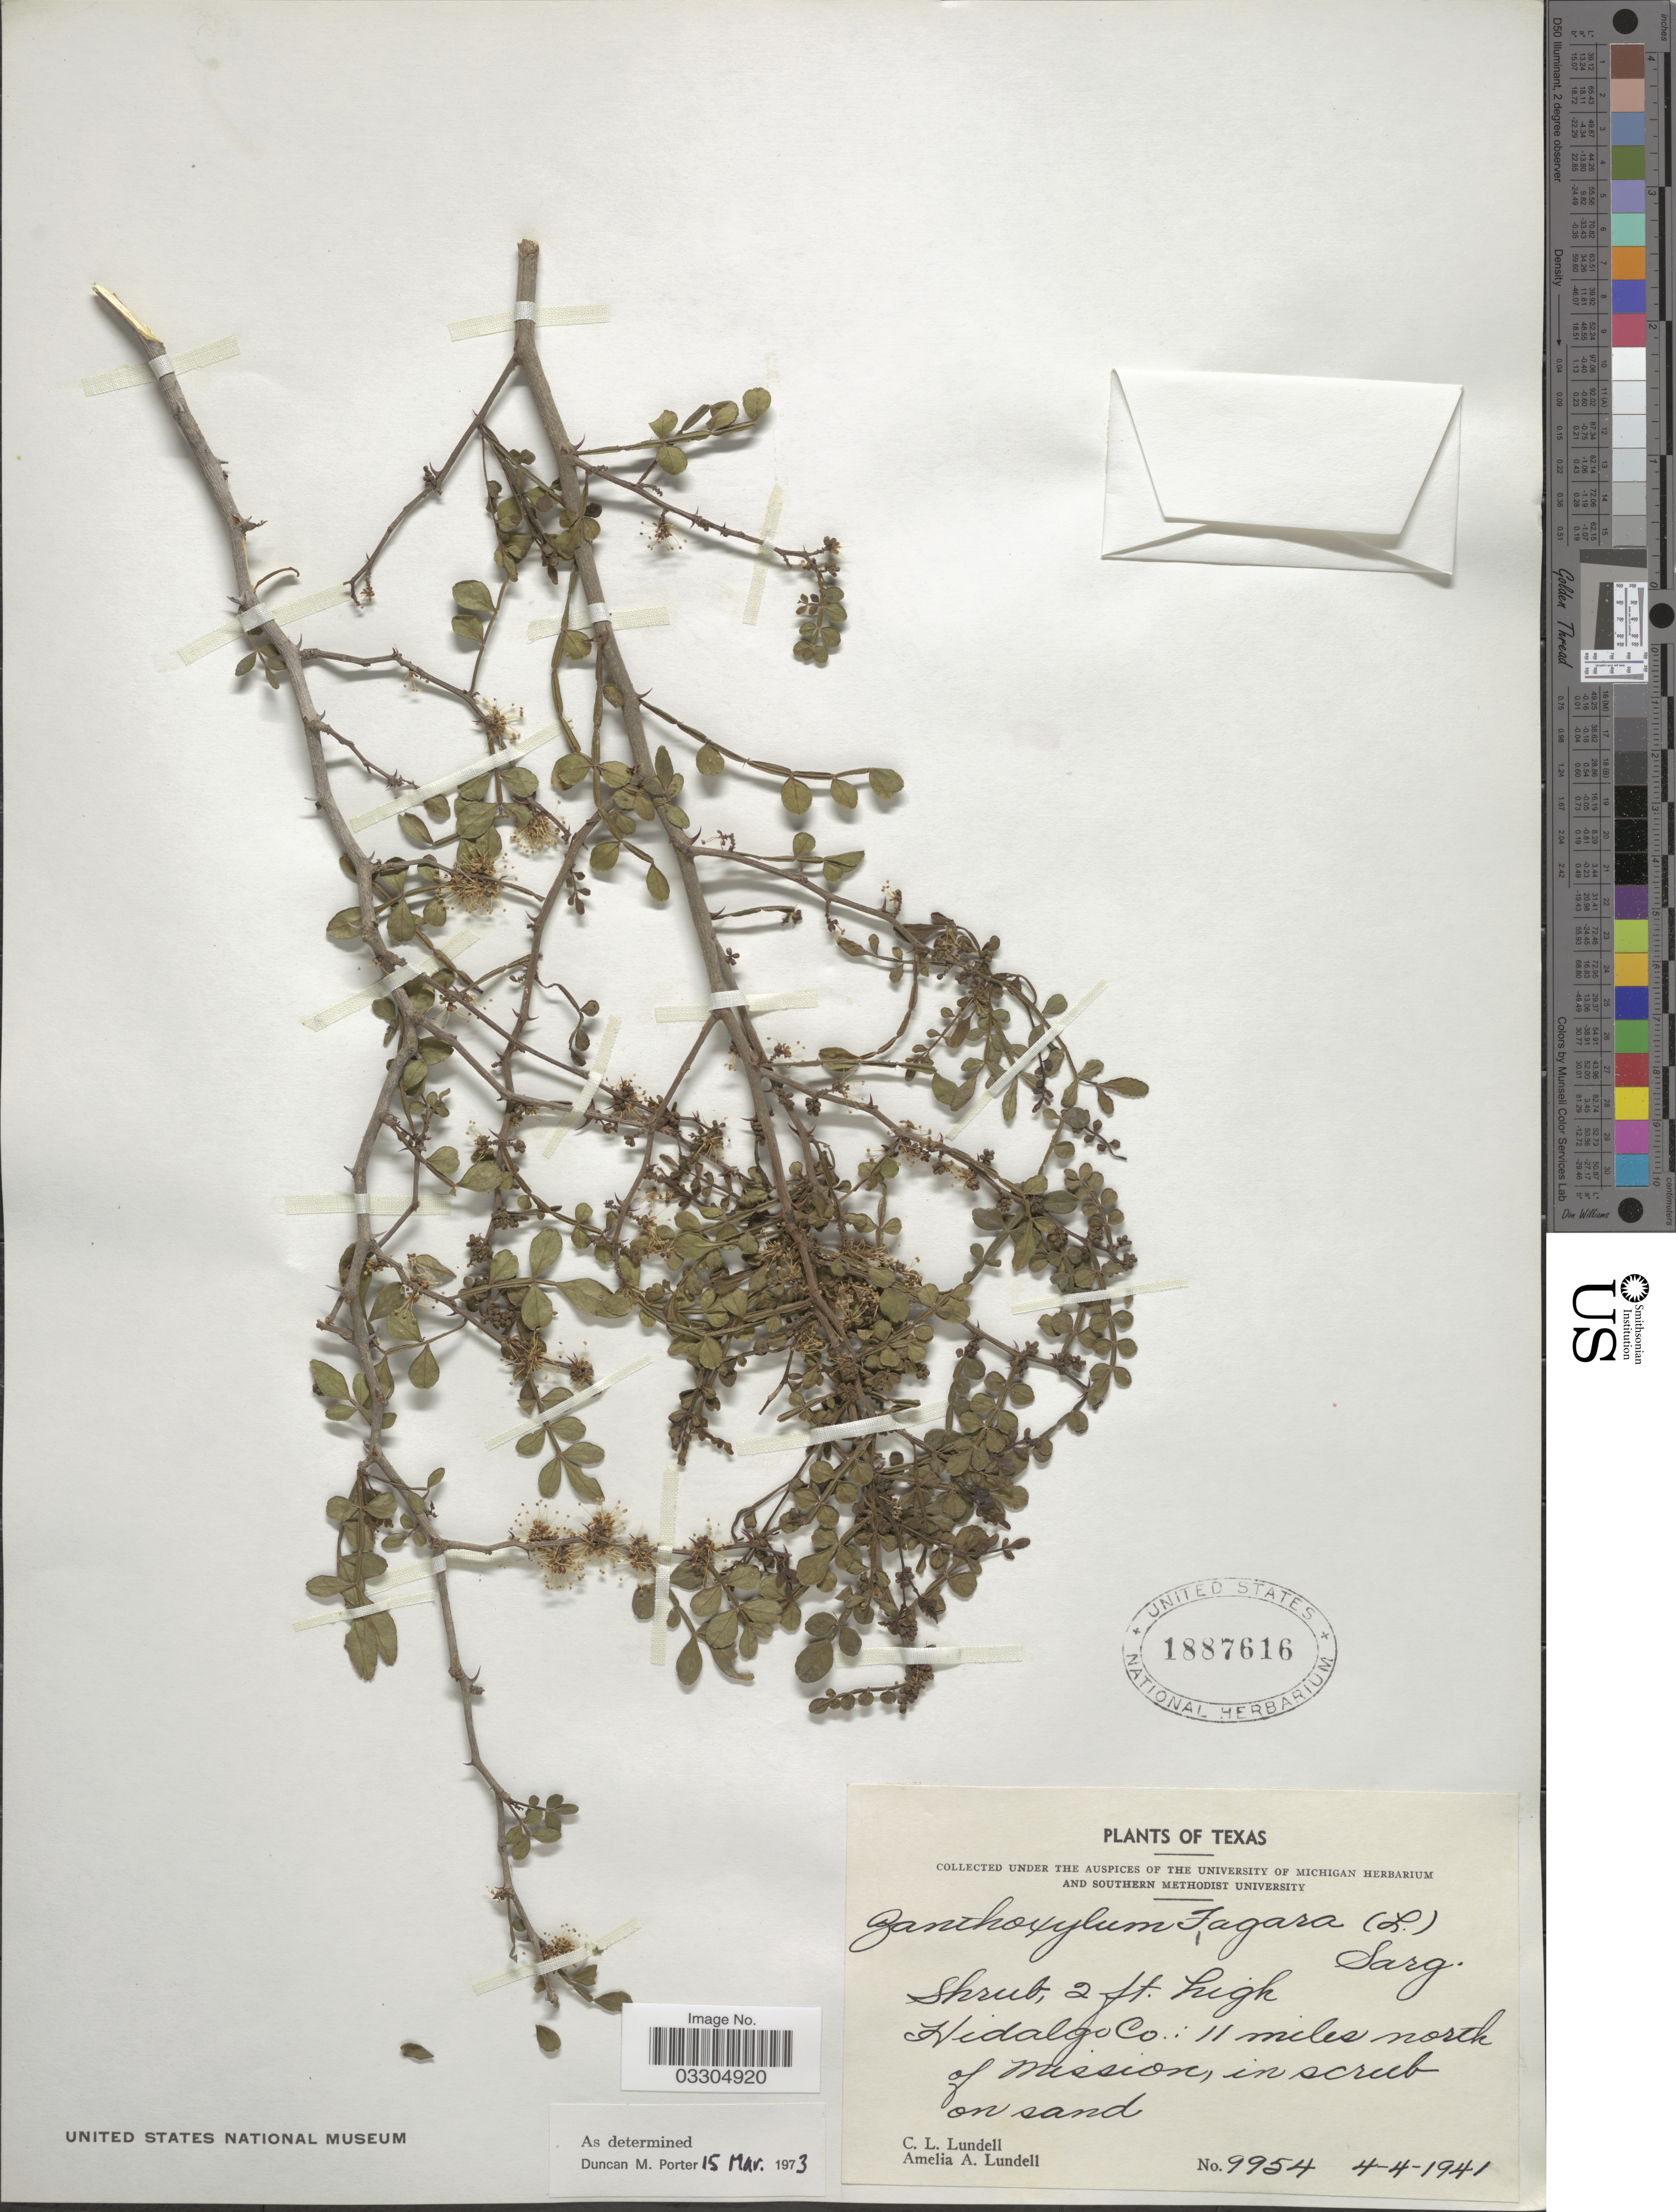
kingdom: Plantae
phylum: Tracheophyta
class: Magnoliopsida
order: Sapindales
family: Rutaceae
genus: Zanthoxylum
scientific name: Zanthoxylum fagara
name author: (L.) Sarg.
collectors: C. L. Lundell & A. A. Lundell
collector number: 9954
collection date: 1941-04-04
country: United States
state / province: Texas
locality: Hidalgo Co.: 11 miles north of Mission.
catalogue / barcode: US 1887616